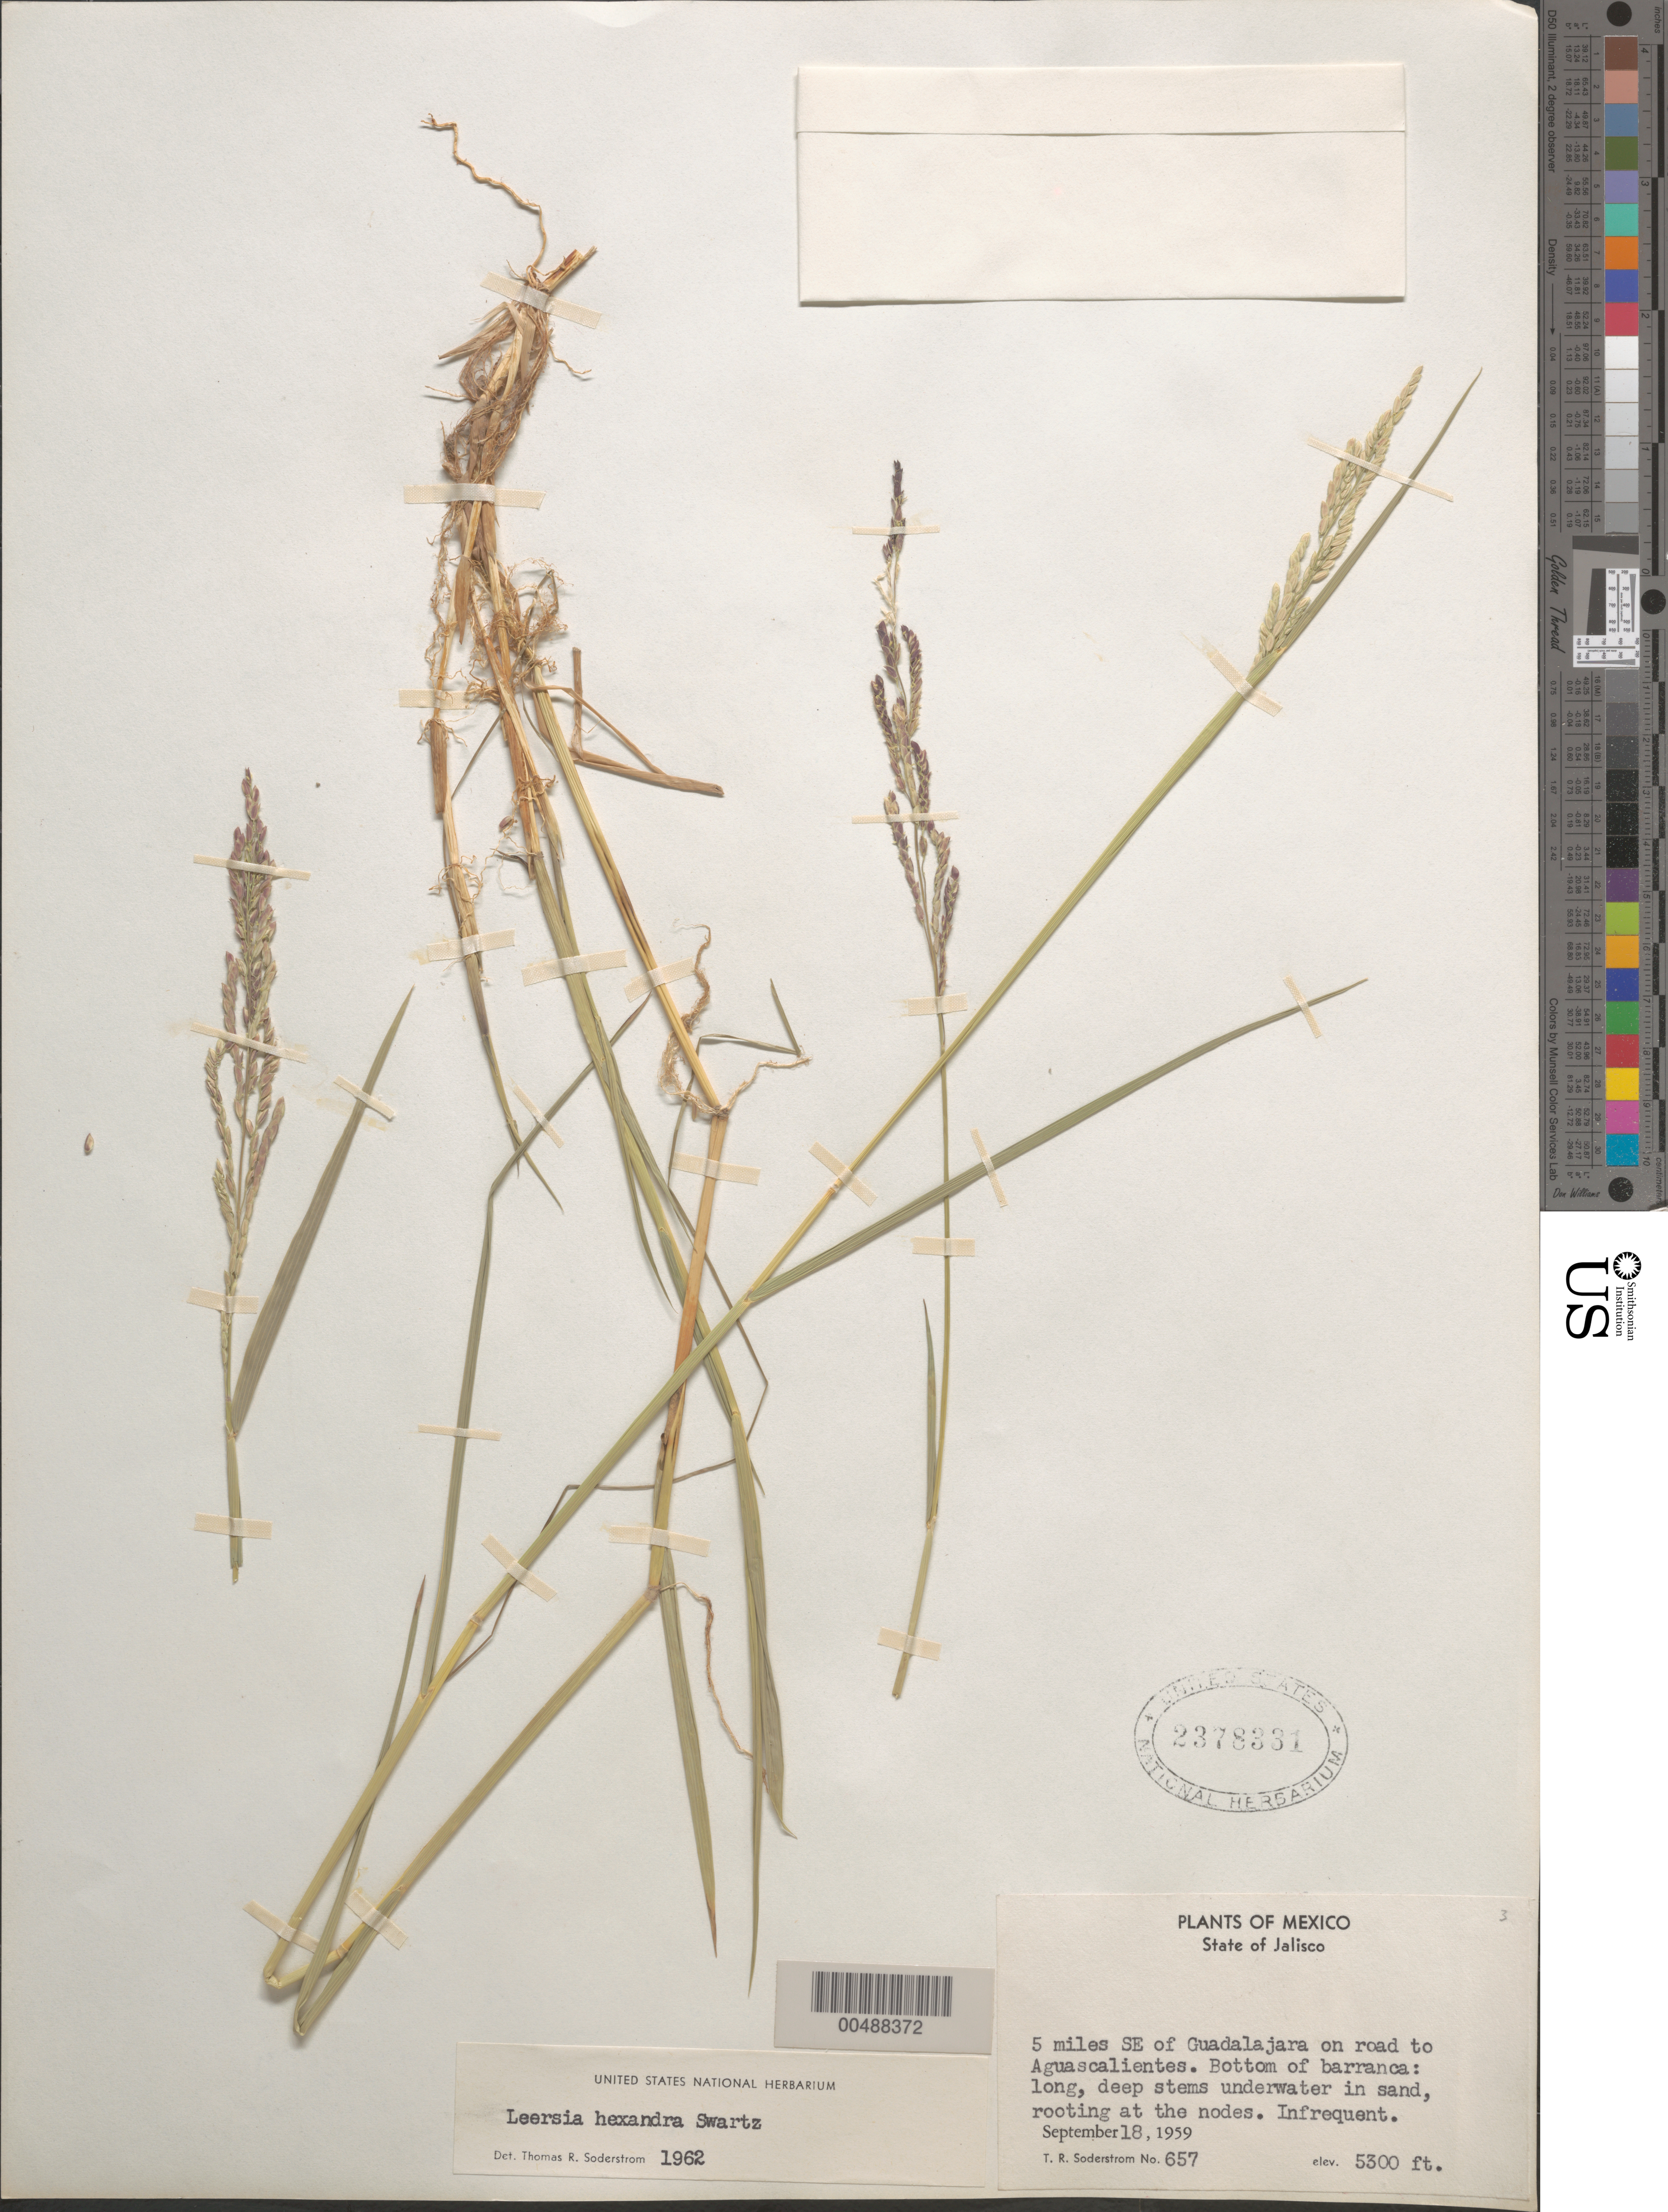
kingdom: Plantae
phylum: Tracheophyta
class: Liliopsida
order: Poales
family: Poaceae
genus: Leersia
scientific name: Leersia hexandra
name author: Sw.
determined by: Soderstrom, T. R.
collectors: T. R. Soderstrom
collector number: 657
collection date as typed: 18 Sep 1959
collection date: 1959-09-18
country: Mexico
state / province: Jalisco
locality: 5 mi SE of Guadalajara on rd to Aguascalientes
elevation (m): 1615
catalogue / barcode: US 2378331